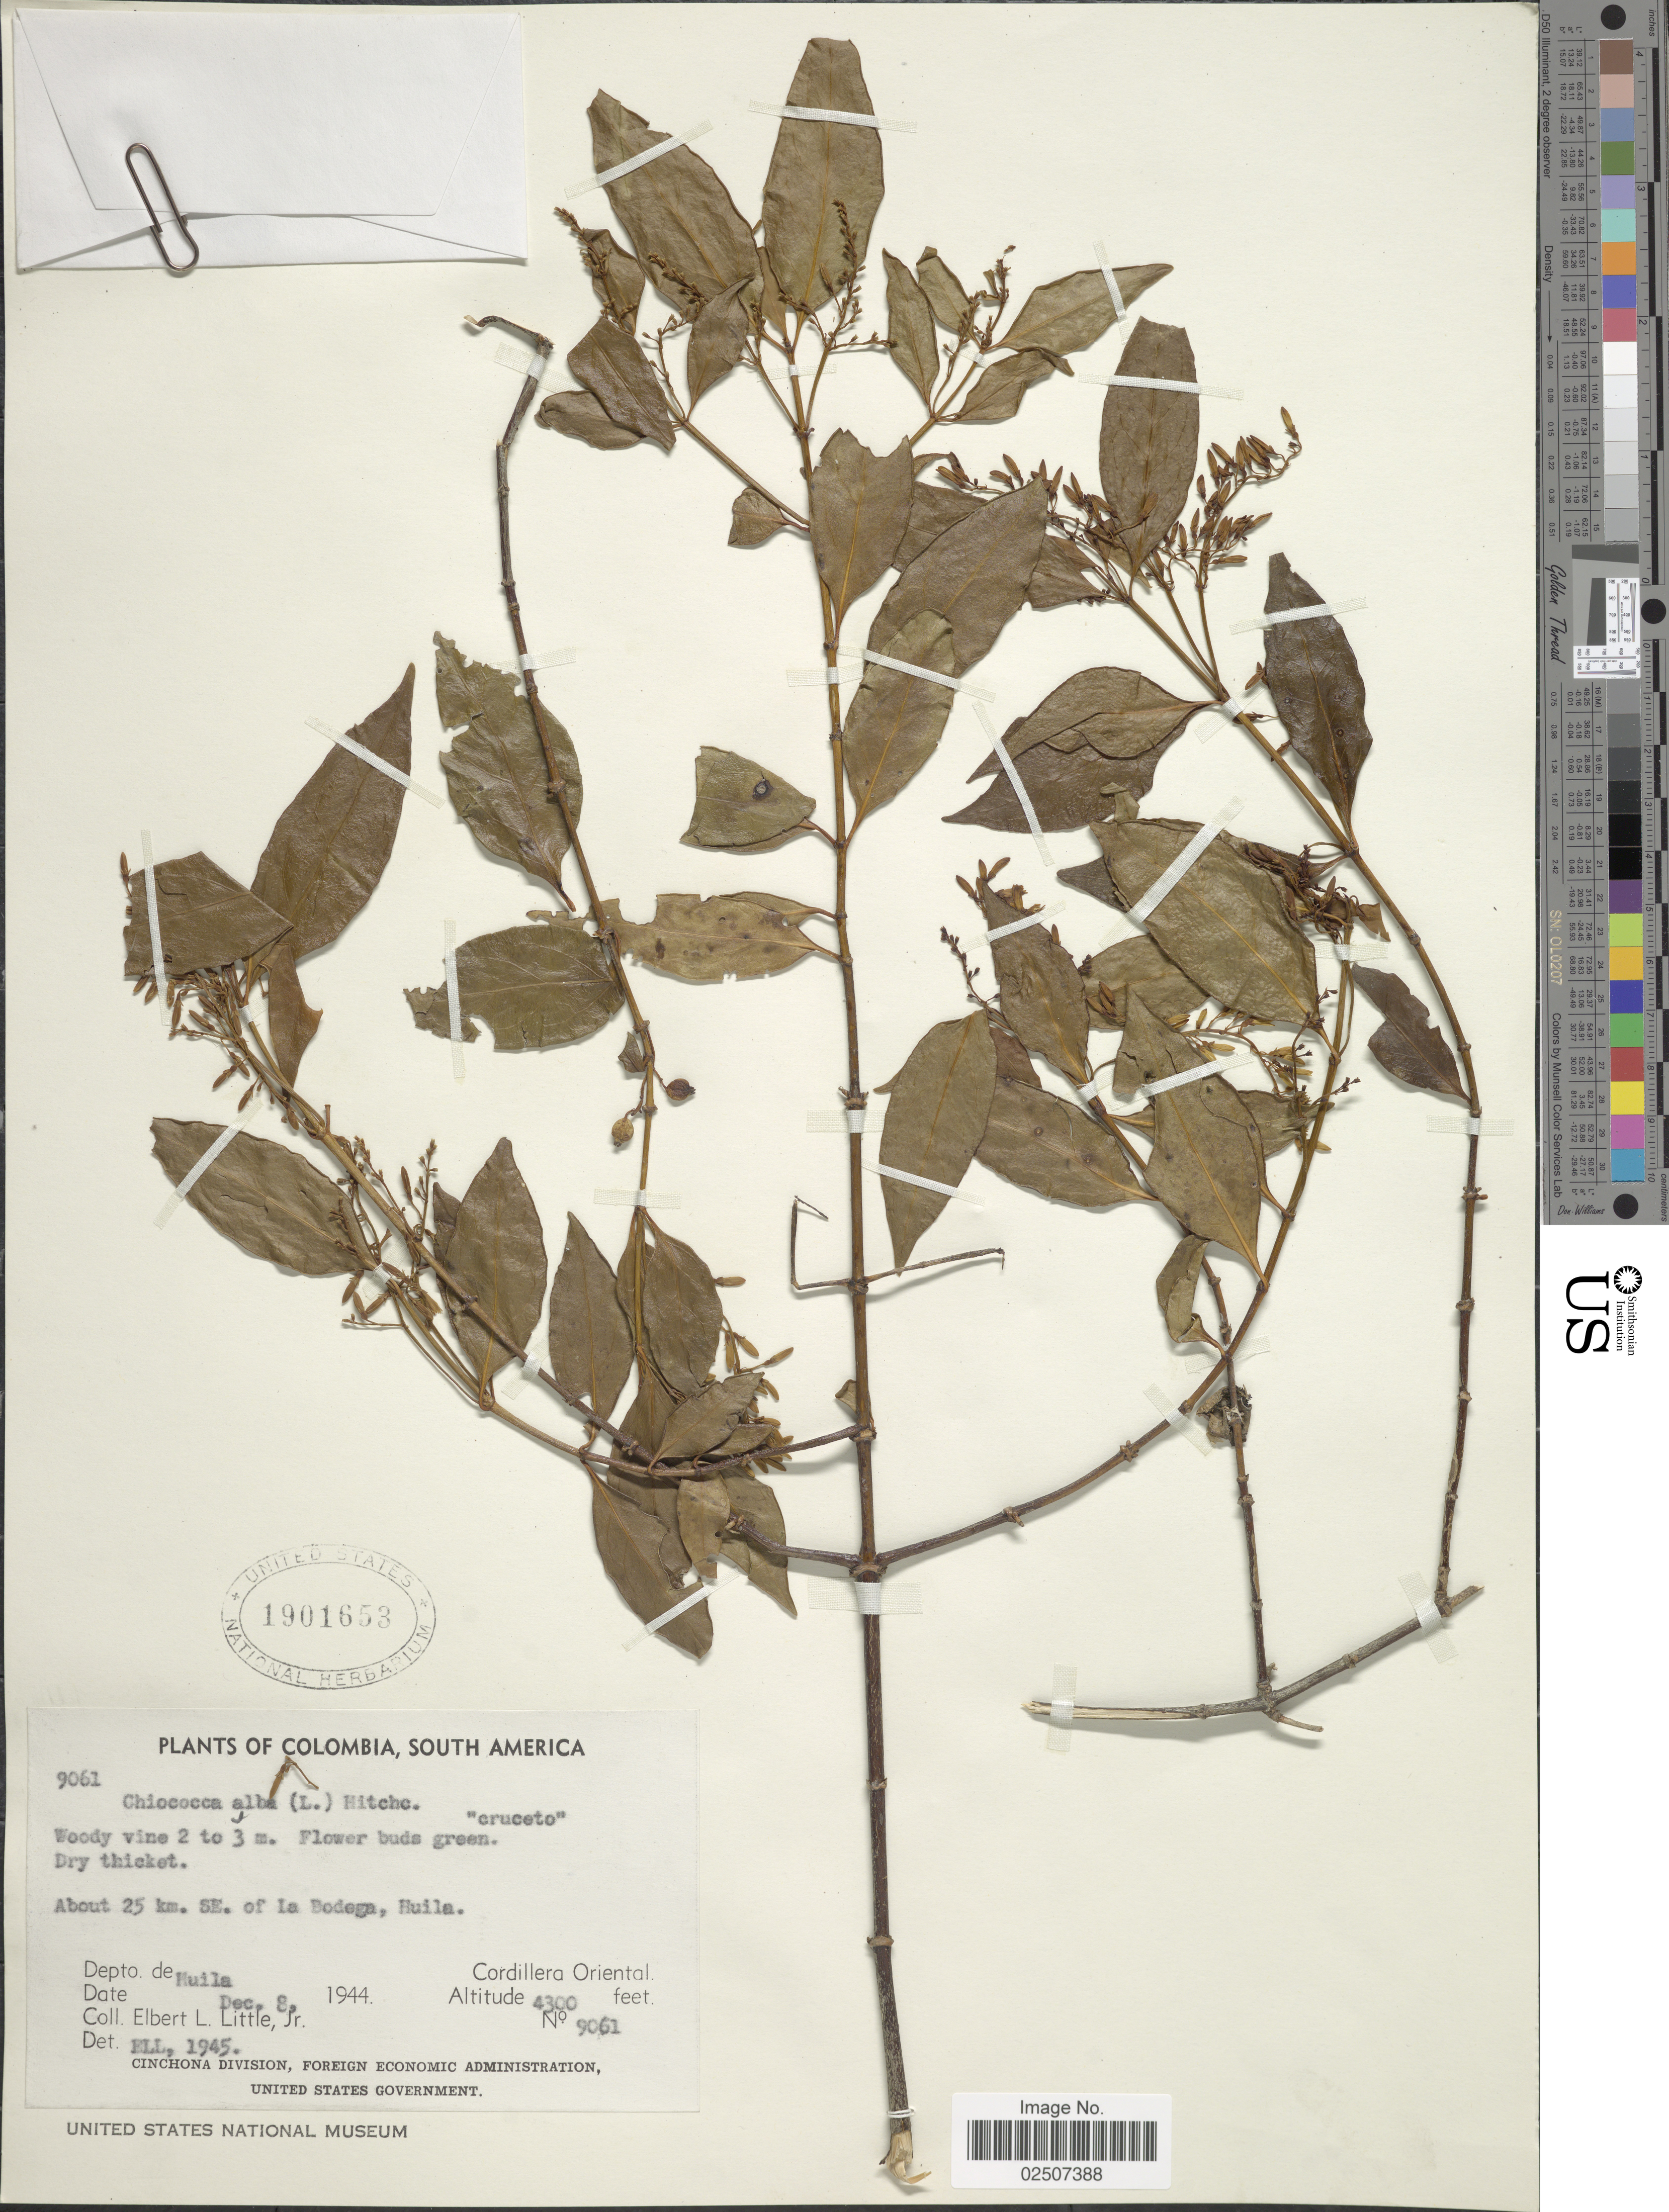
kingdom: Plantae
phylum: Tracheophyta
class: Magnoliopsida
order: Gentianales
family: Rubiaceae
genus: Chiococca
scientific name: Chiococca alba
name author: (L.) Hitchc.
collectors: E. L. Little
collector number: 9061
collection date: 1944-12-08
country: Colombia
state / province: Huila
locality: About 25 km. SE. of la Bodega. Depto. de Huila. Cordillera Oriental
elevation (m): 1311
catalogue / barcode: US 1901653